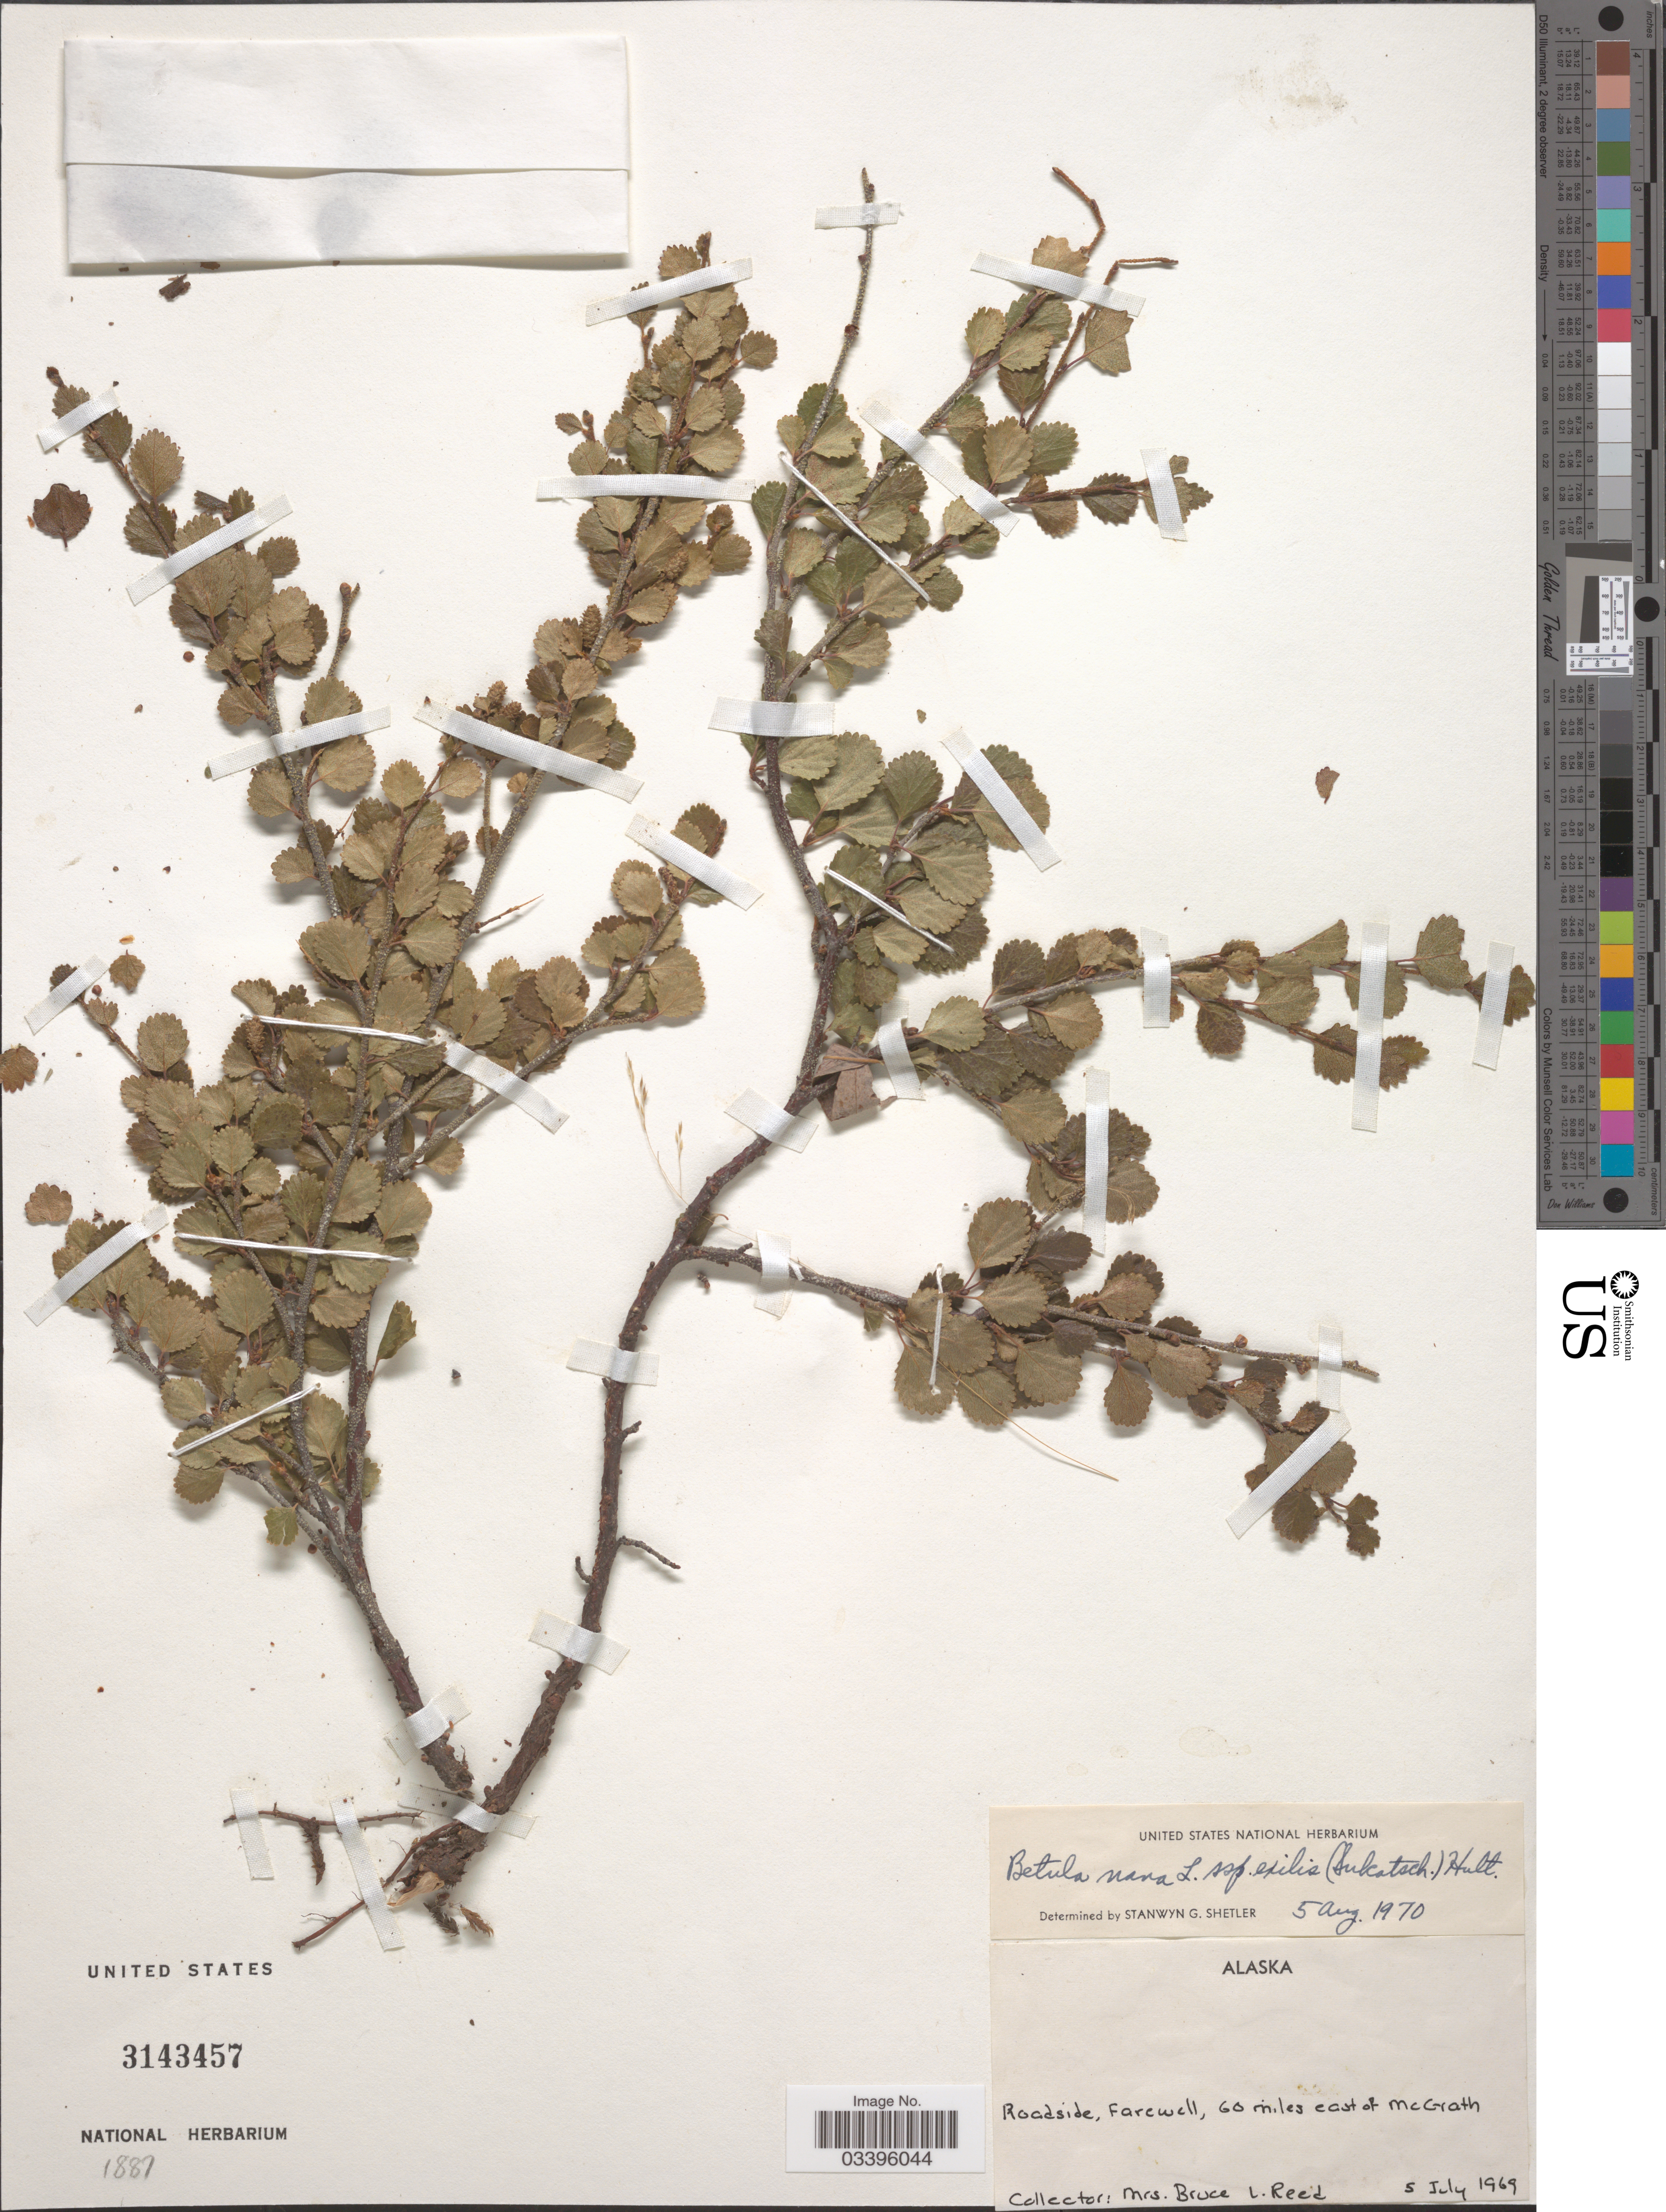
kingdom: Plantae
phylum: Tracheophyta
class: Magnoliopsida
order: Fagales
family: Betulaceae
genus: Betula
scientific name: Betula nana subsp. exilis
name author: L.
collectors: B. Reed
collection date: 1969-07-05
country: United States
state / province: Alaska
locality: Roadside, Farewell, 60 miles east of McGrath.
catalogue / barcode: US 3143457